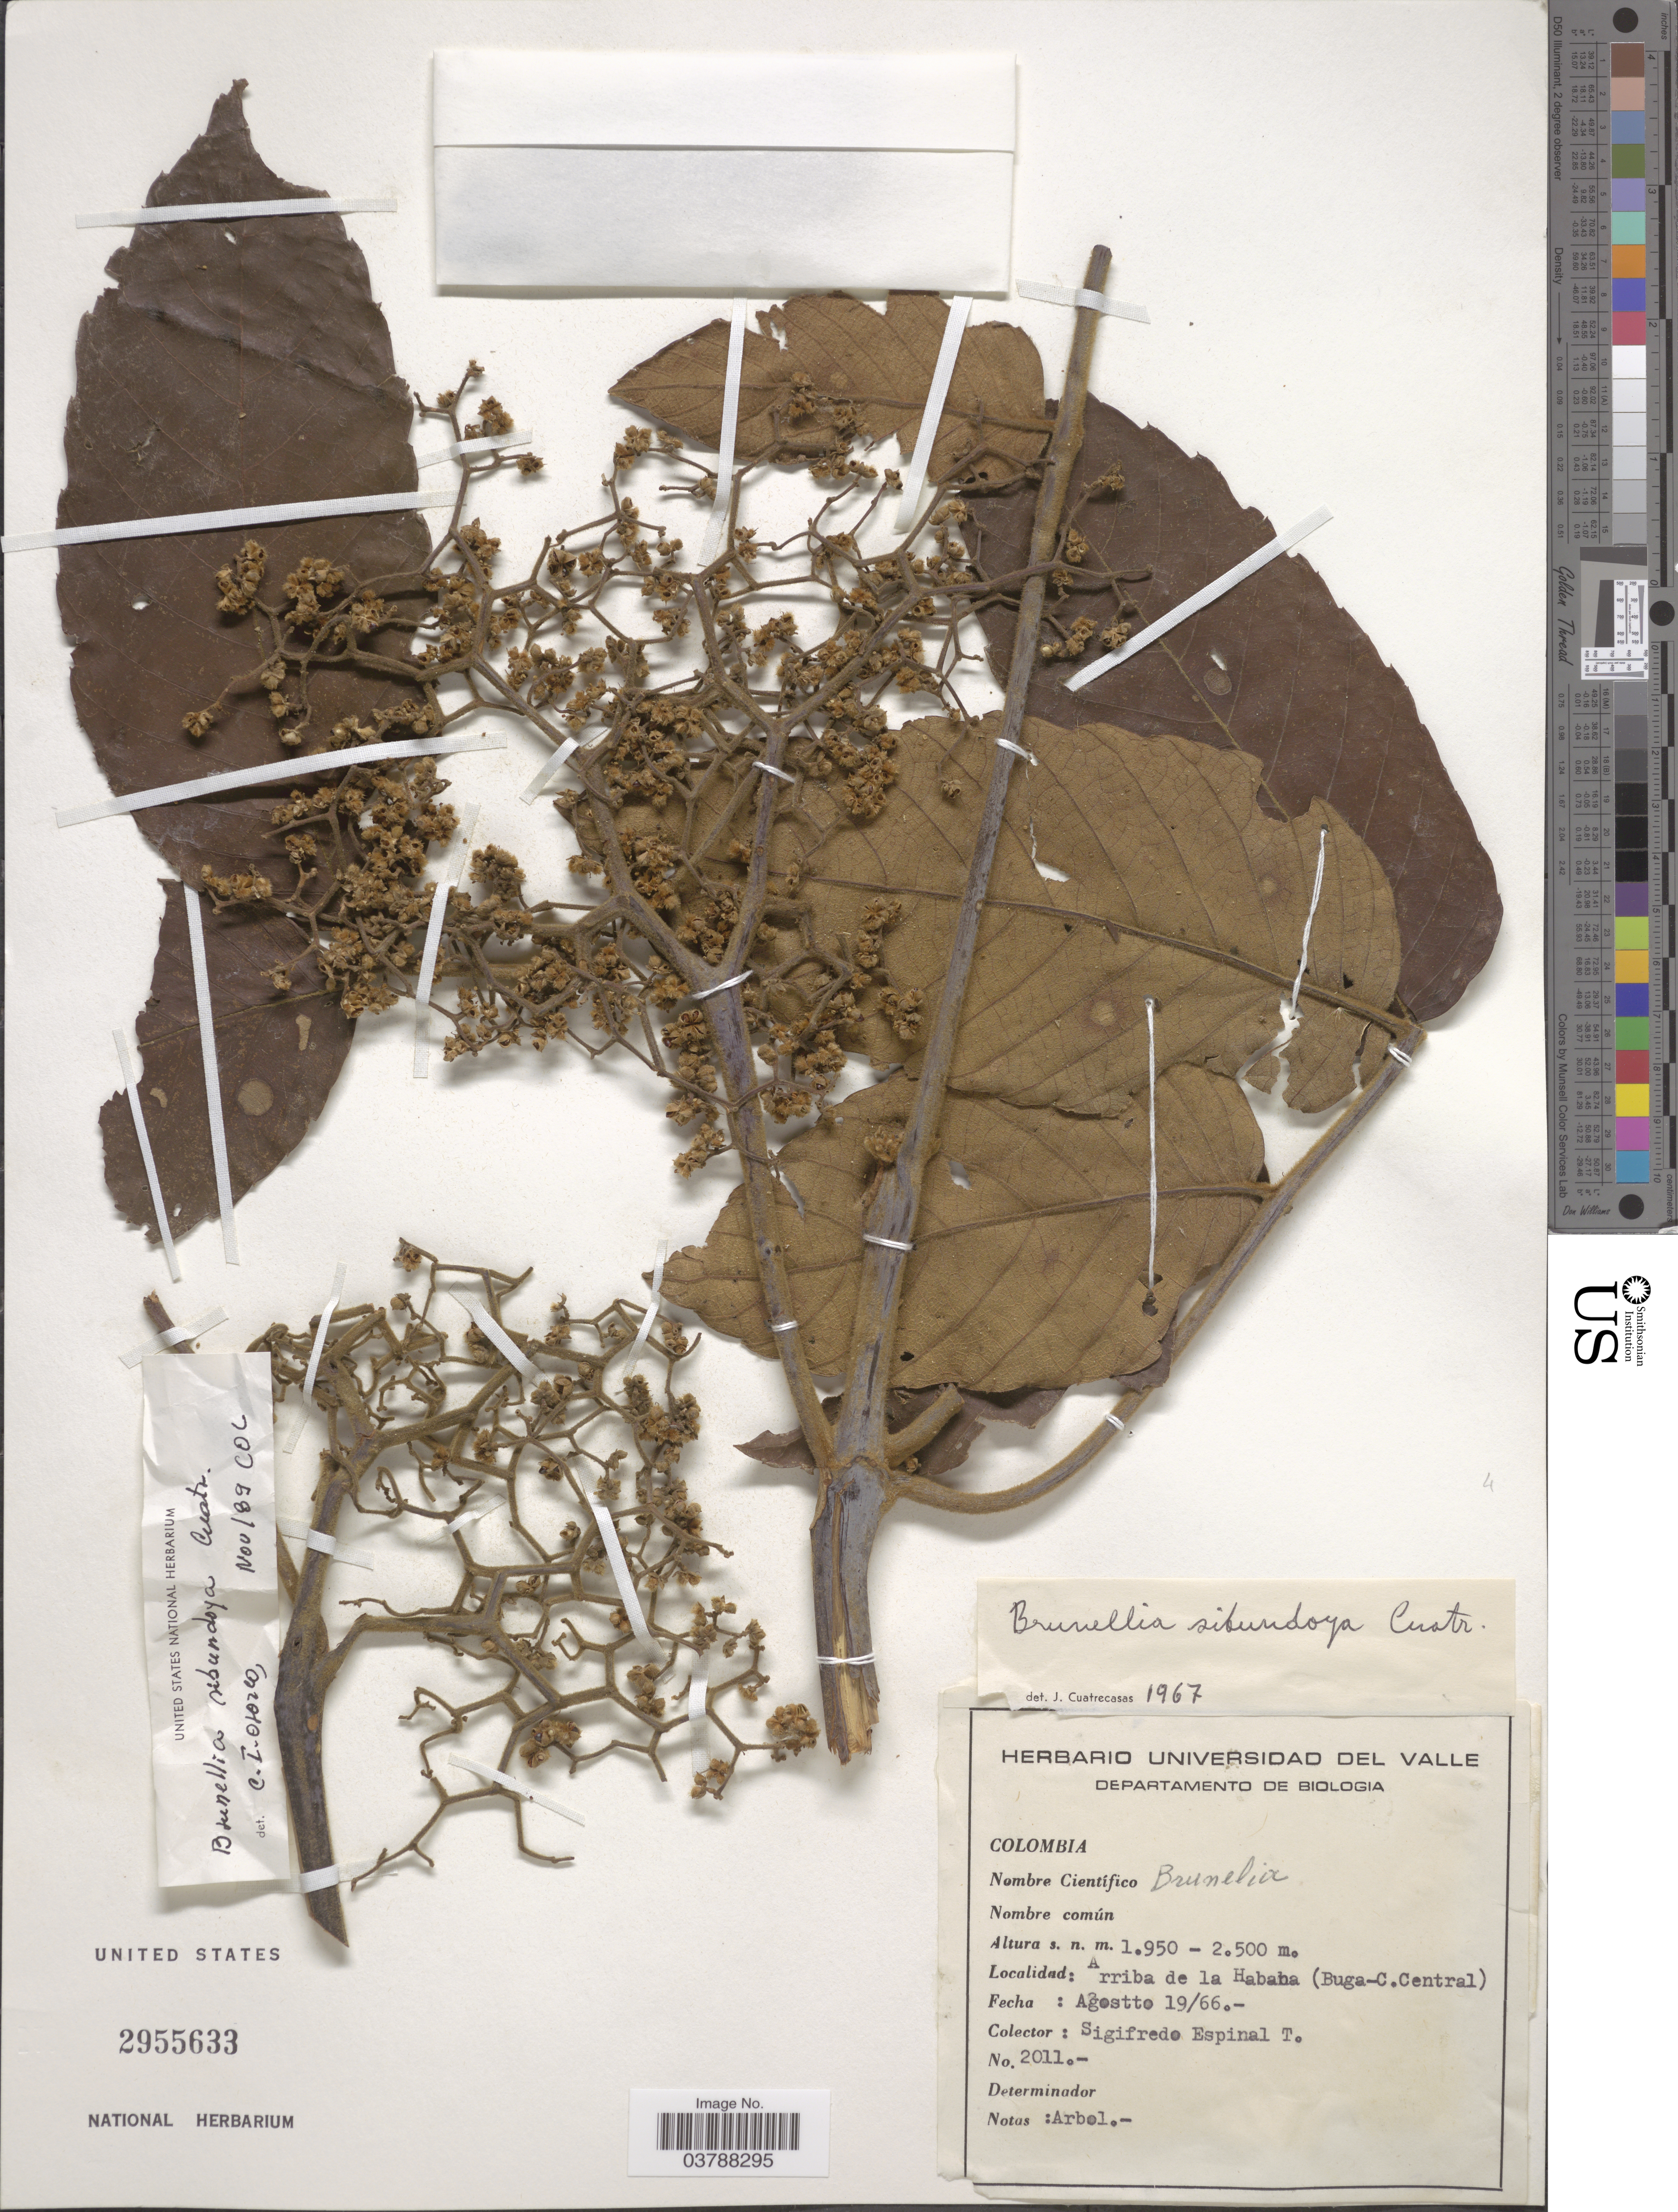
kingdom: Plantae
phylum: Tracheophyta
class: Magnoliopsida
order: Oxalidales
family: Brunelliaceae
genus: Brunellia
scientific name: Brunellia sibundoya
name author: Cuatrec.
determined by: Cuatrecasas, J.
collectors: S. Espinal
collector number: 2011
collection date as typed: Transcribed d/m/y: 19/8/66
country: Colombia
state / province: Valle del Cauca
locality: Arribe de la Habana (Buga-C.Central).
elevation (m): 1950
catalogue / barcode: US 2955633